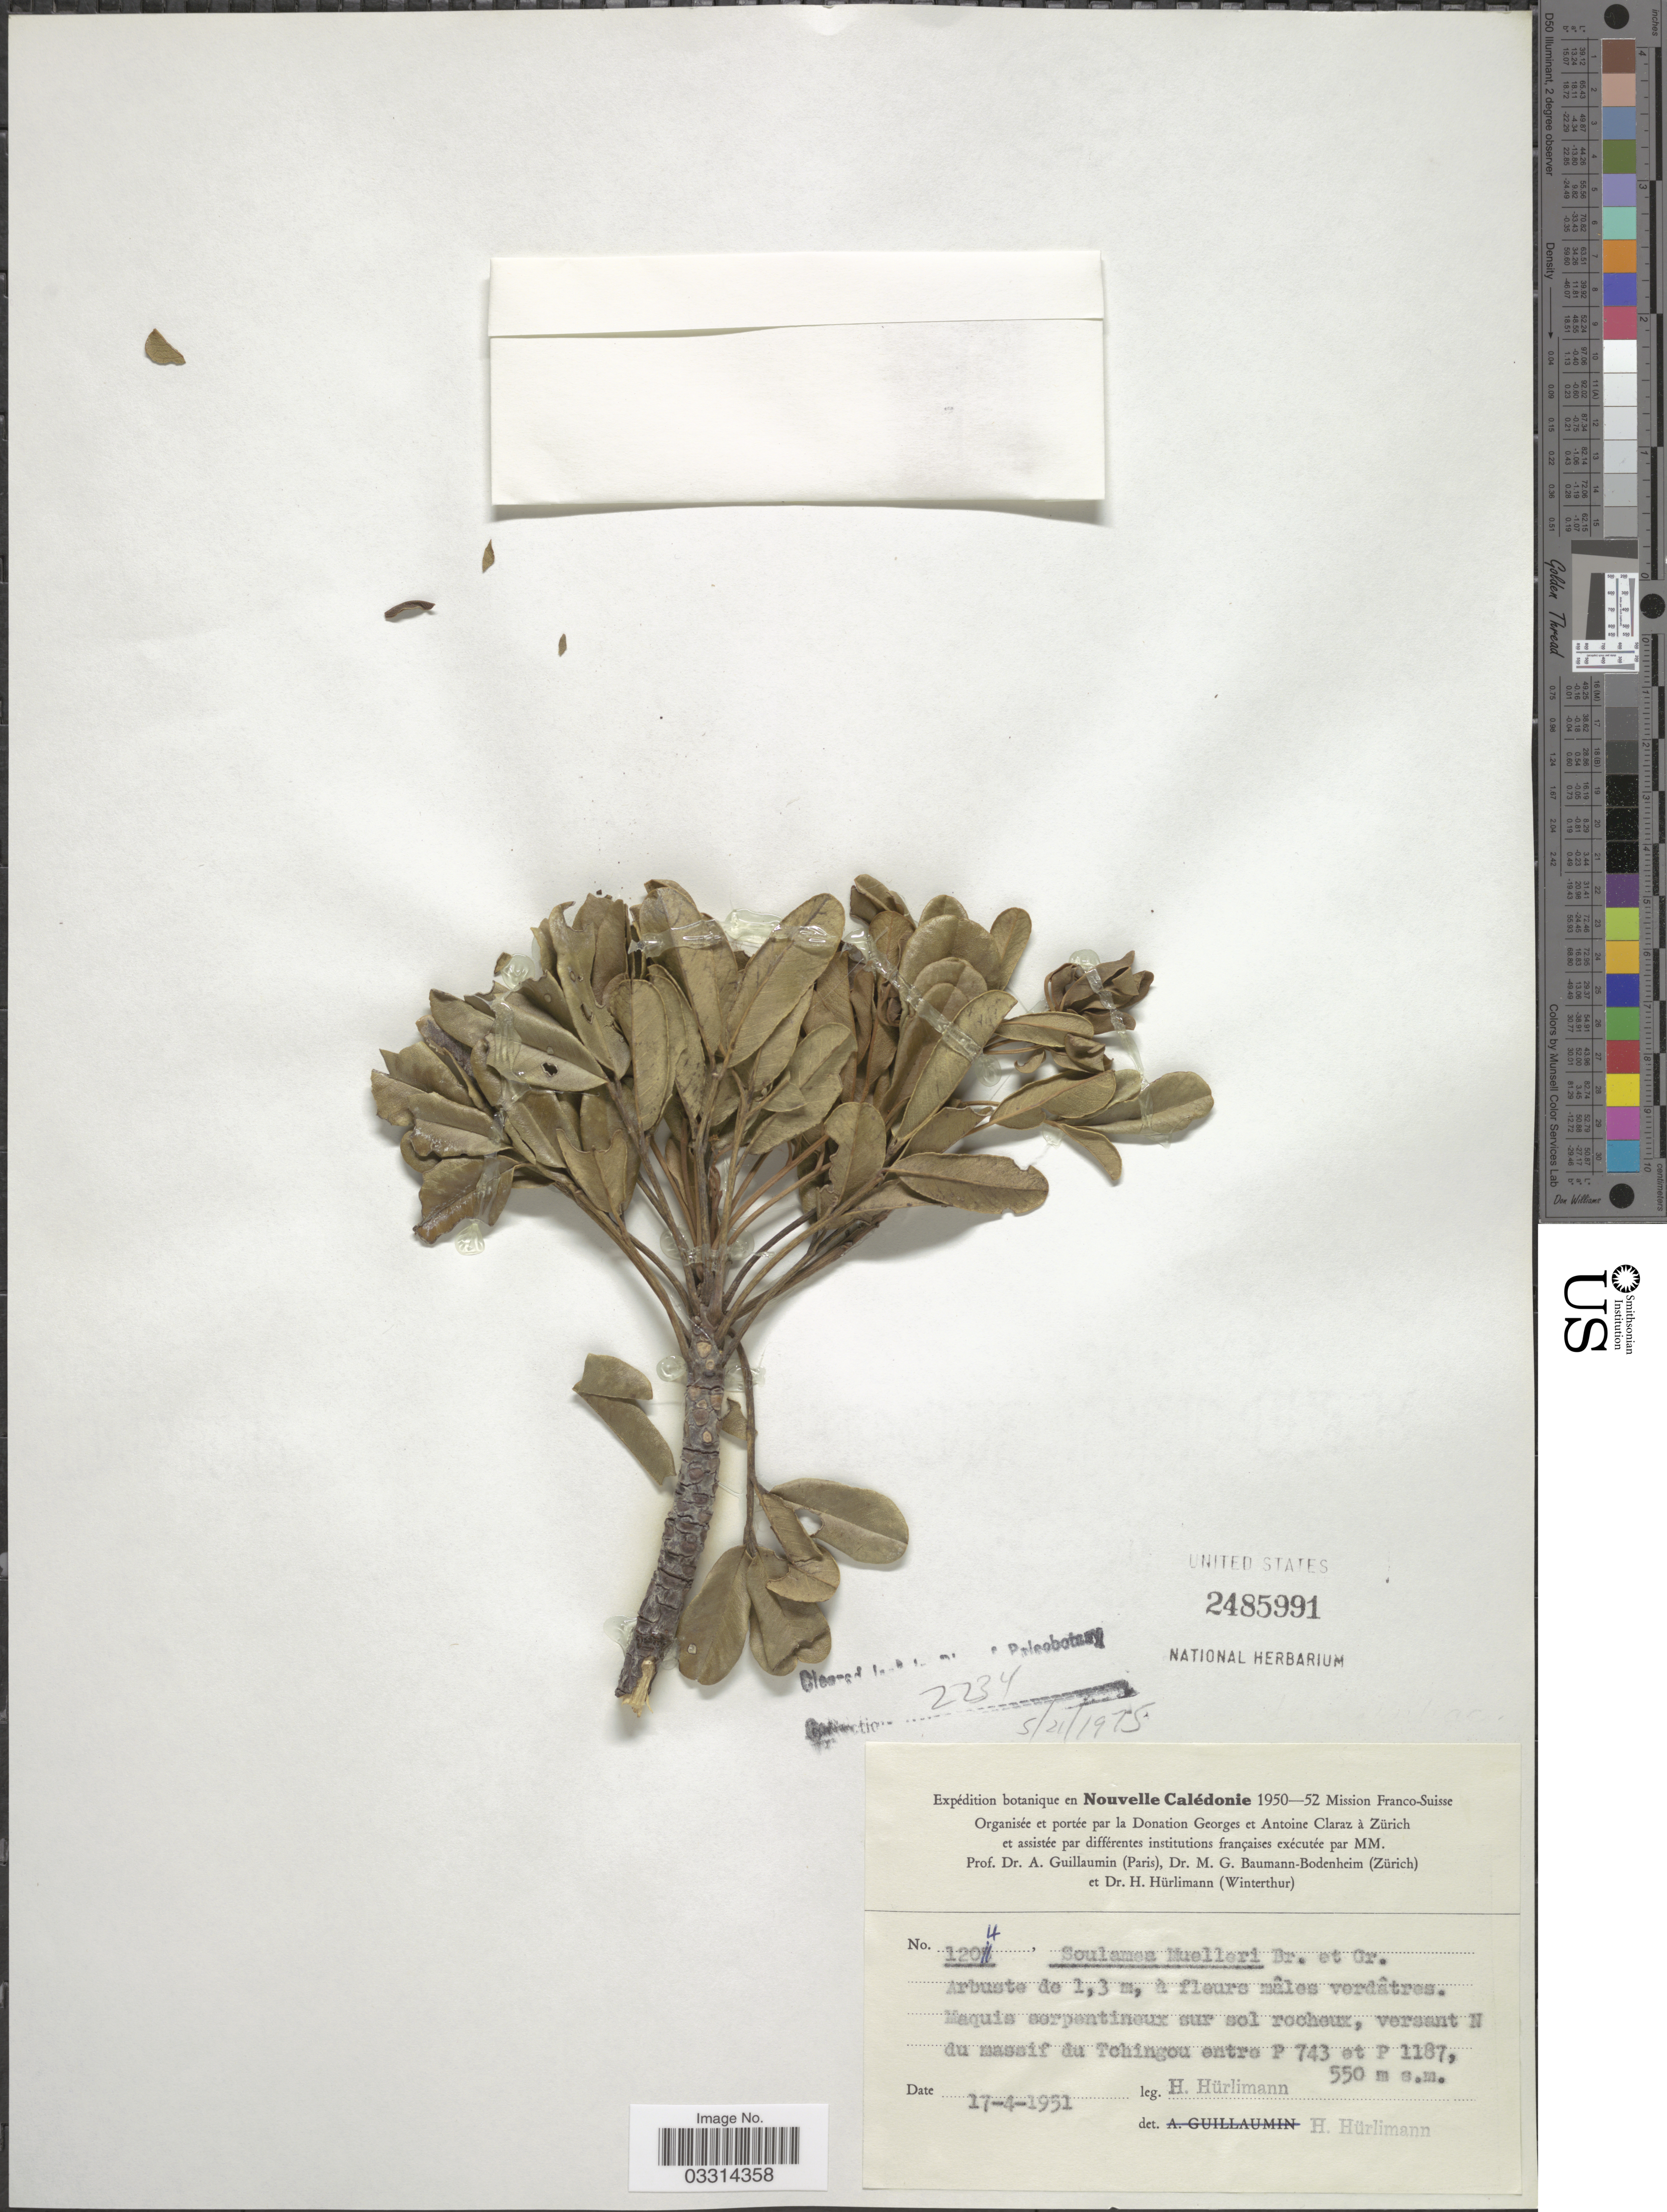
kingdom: Plantae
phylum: Tracheophyta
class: Magnoliopsida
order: Sapindales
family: Simaroubaceae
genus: Soulamea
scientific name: Soulamea muelleri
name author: Brongn. & Gris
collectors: H. Hürlimann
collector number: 1204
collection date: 1951-04-17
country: New Caledonia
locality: Maquis serpentinuex sur sol rocheux, versant N du massif du Tchingou entre P 743 et P 1187.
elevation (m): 550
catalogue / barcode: US 2485991